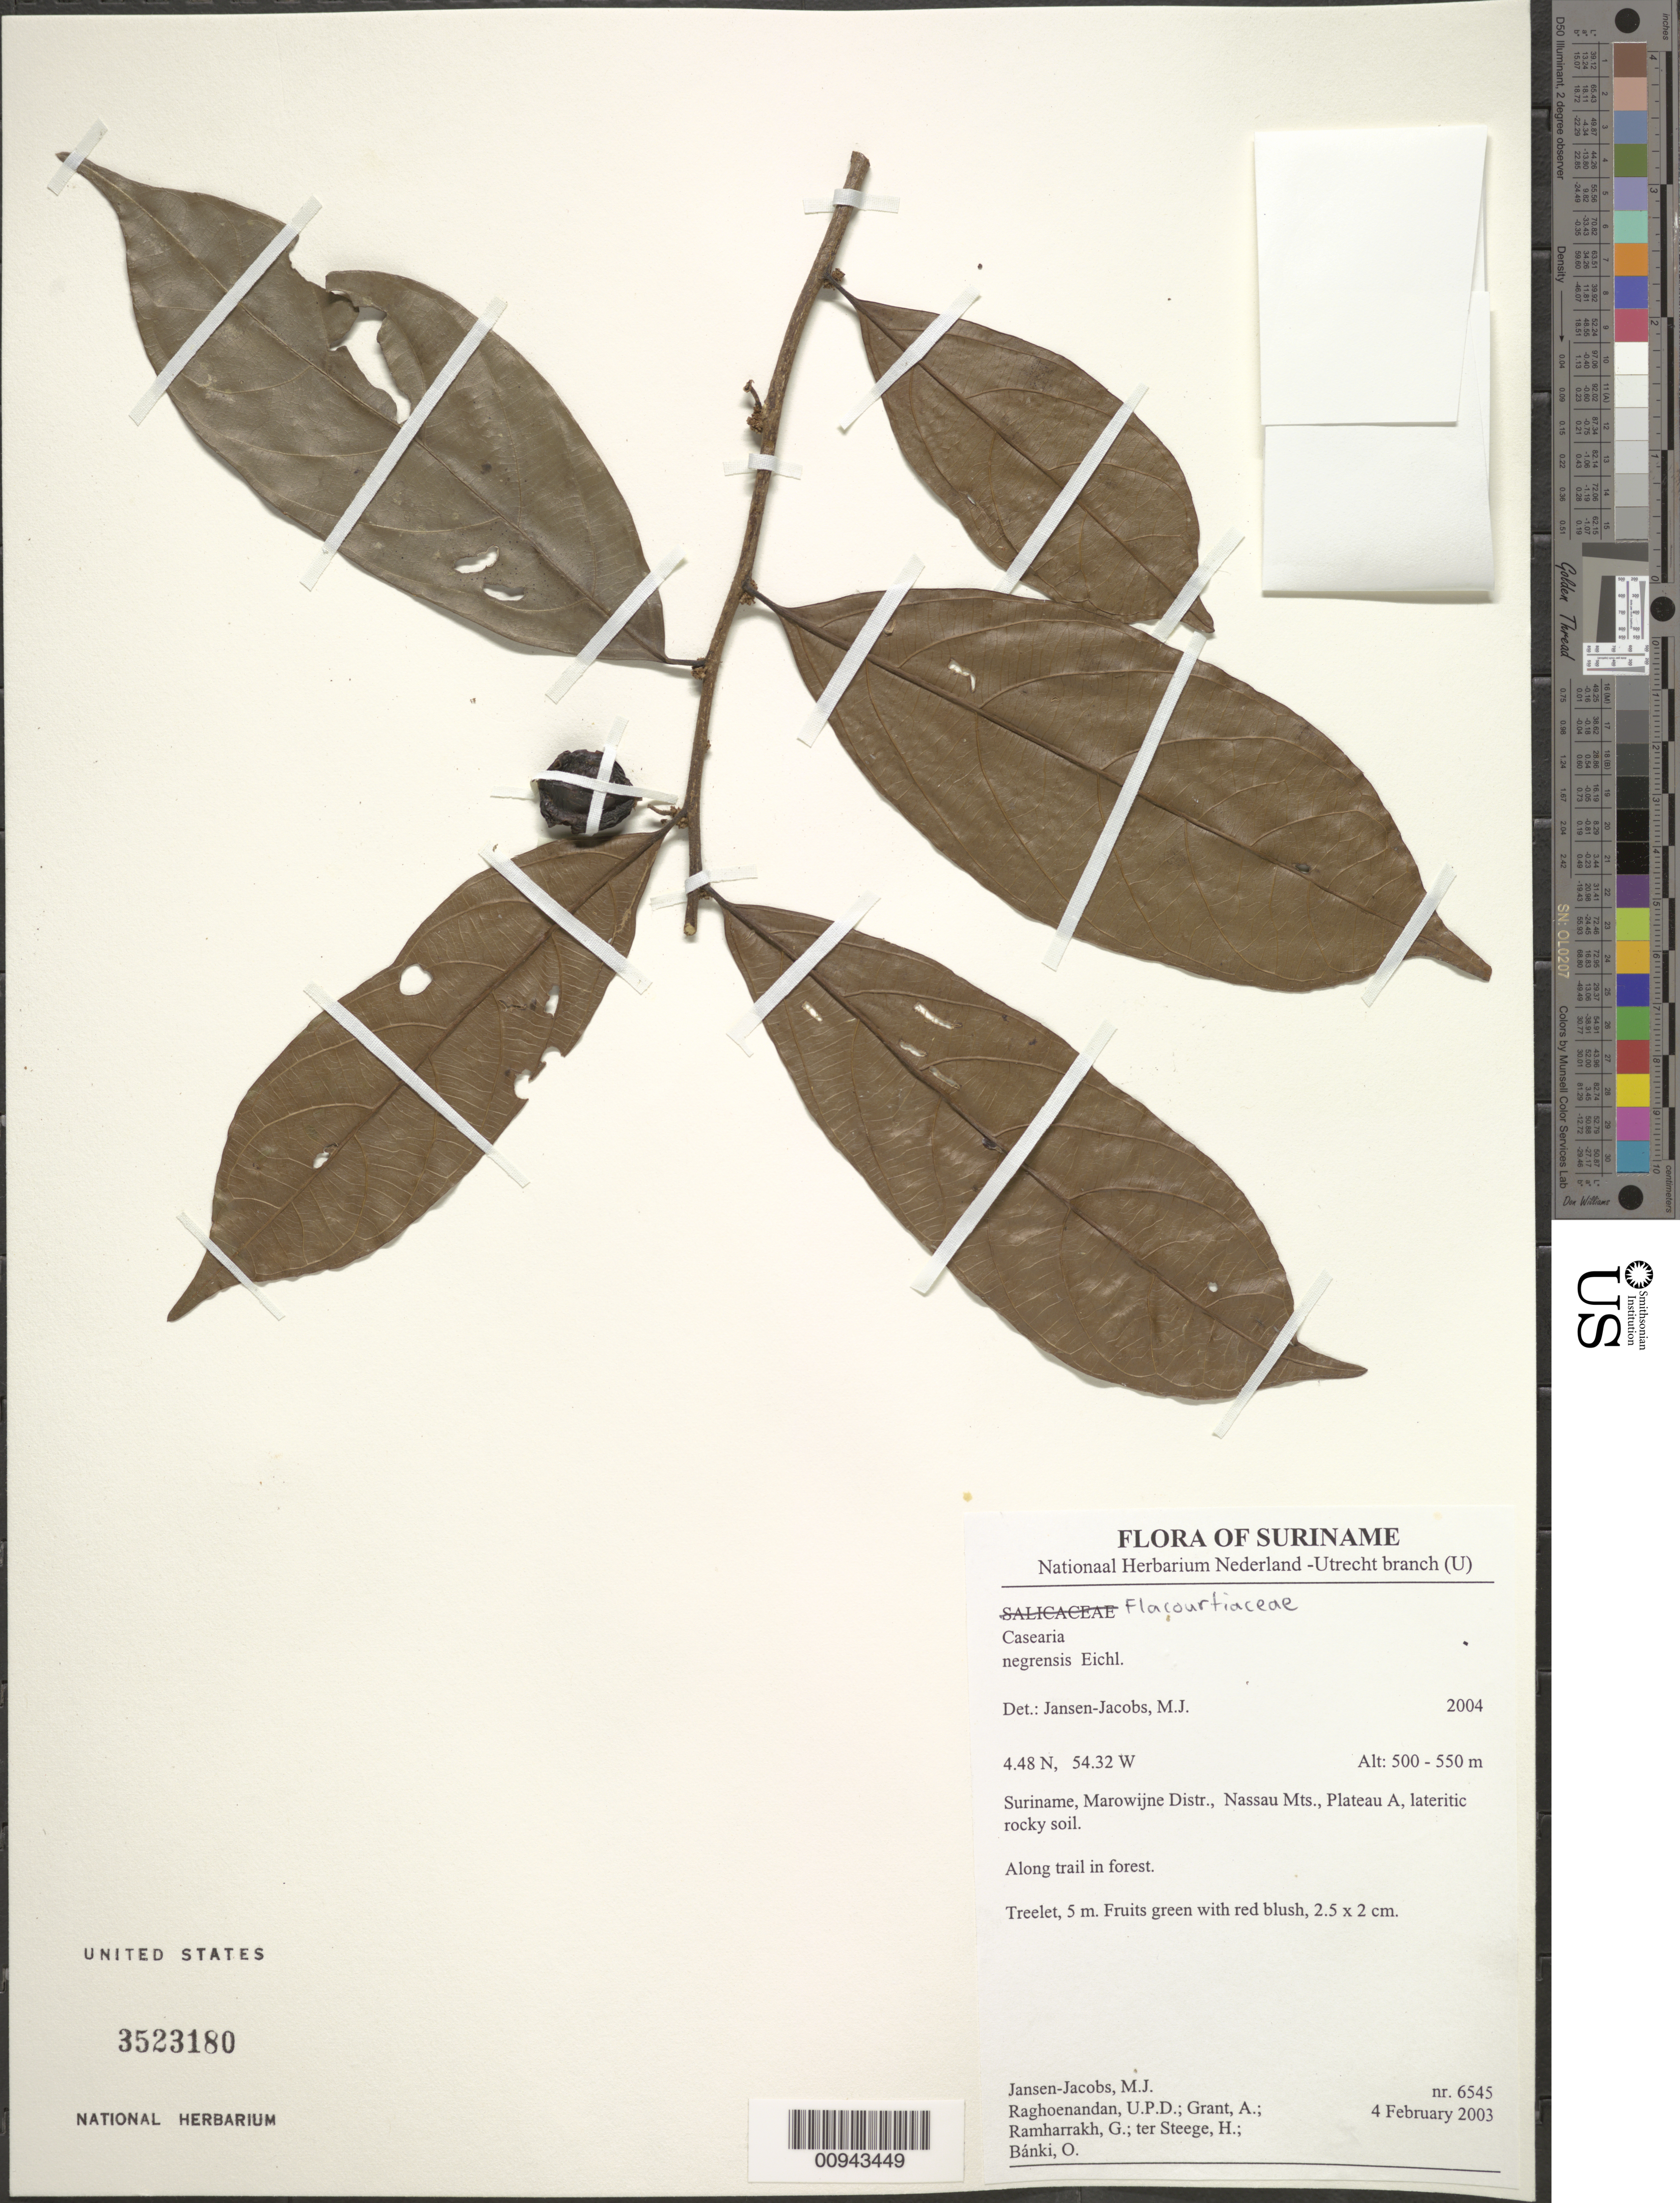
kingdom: Plantae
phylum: Tracheophyta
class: Magnoliopsida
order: Malpighiales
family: Salicaceae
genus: Casearia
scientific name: Casearia negrensis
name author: Eichler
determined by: Jansen-Jacobs, M. J., (U), Nationaal Herbarium Nederland, Utrecht University branch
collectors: M. J. Jansen-Jacobs, U. Raghoenandan, A. Grant, G. Ramharrakh, H. ter Steege & O. Bánki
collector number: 6545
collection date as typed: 4-Feb-03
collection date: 2003-02-04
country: Suriname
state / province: Marowijne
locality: Nassau Mts., Plateau A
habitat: Lateritic rocky soil. Along trail in forest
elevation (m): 500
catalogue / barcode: US 3523180